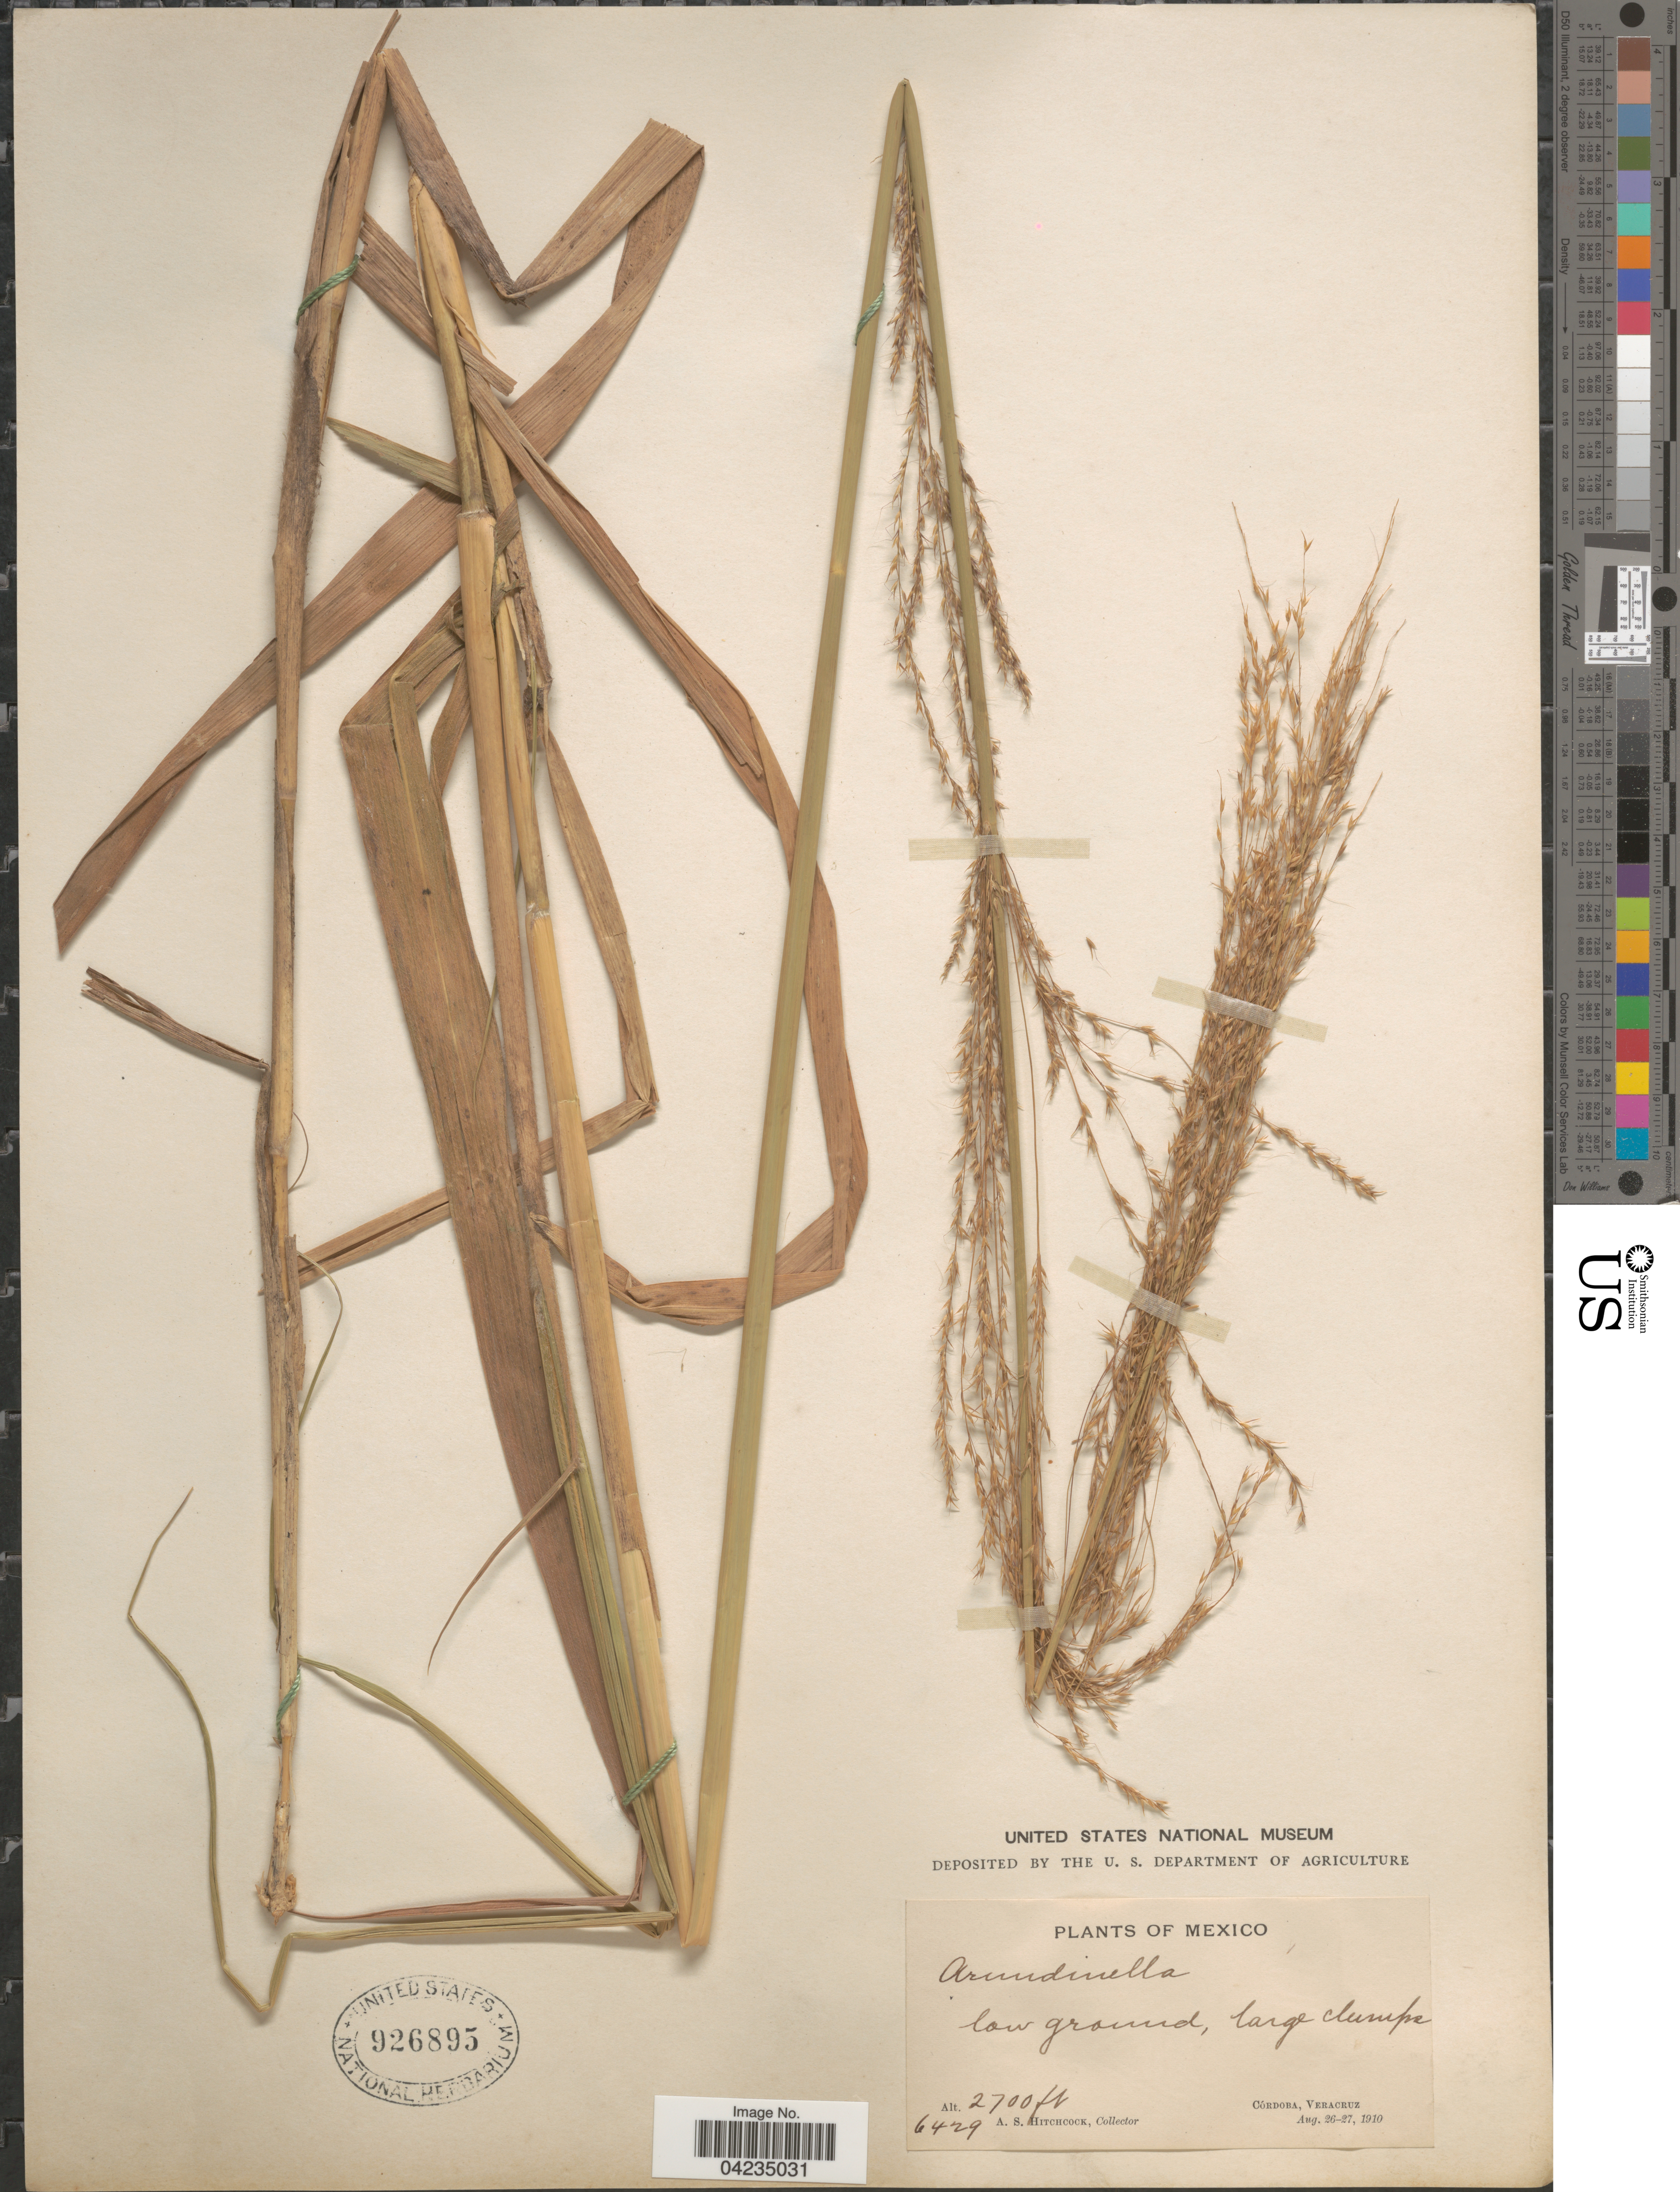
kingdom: Plantae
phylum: Tracheophyta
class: Liliopsida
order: Poales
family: Poaceae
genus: Arundinella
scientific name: Arundinella deppeana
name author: Nees ex Steud.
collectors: A. S. Hitchcock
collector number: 6429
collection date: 1910-08-26/1910-08-27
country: Mexico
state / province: Veracruz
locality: Córdoba, Veracruz.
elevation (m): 823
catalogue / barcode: US 926895